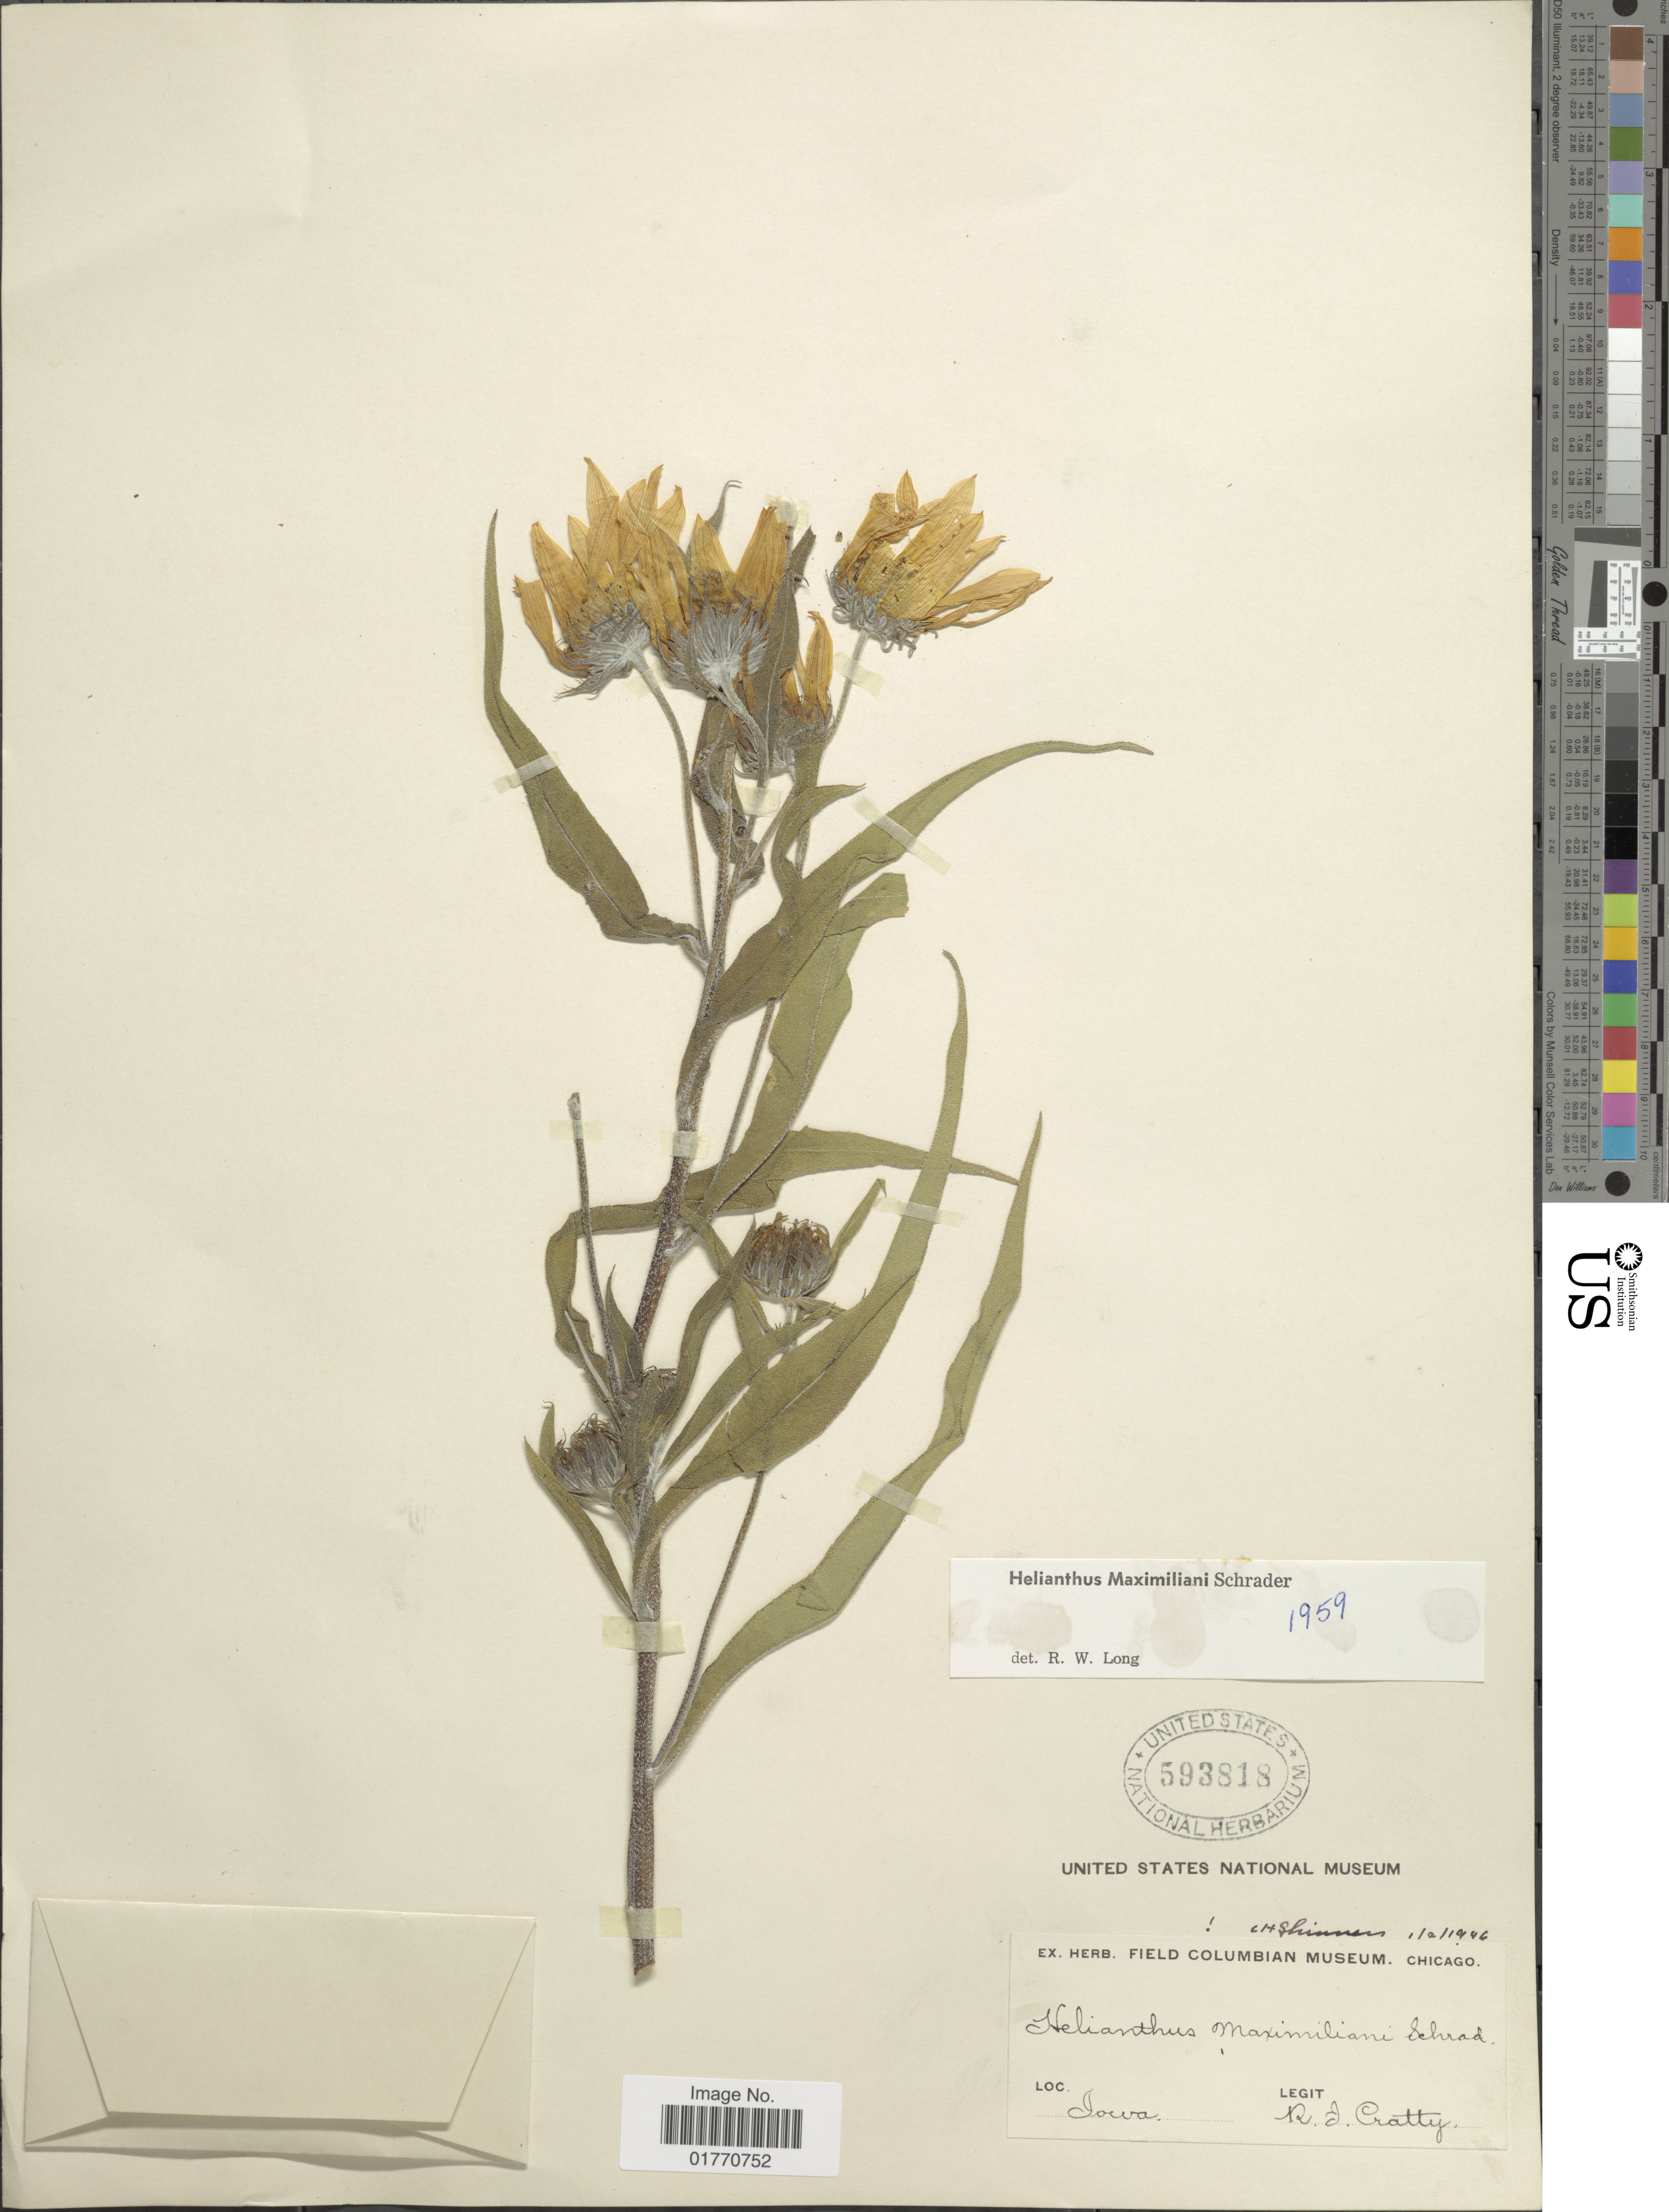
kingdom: Plantae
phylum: Tracheophyta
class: Magnoliopsida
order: Asterales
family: Asteraceae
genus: Helianthus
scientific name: Helianthus maximiliani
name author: Schrad.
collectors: R. Cratty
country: United States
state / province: Iowa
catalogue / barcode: US 593818